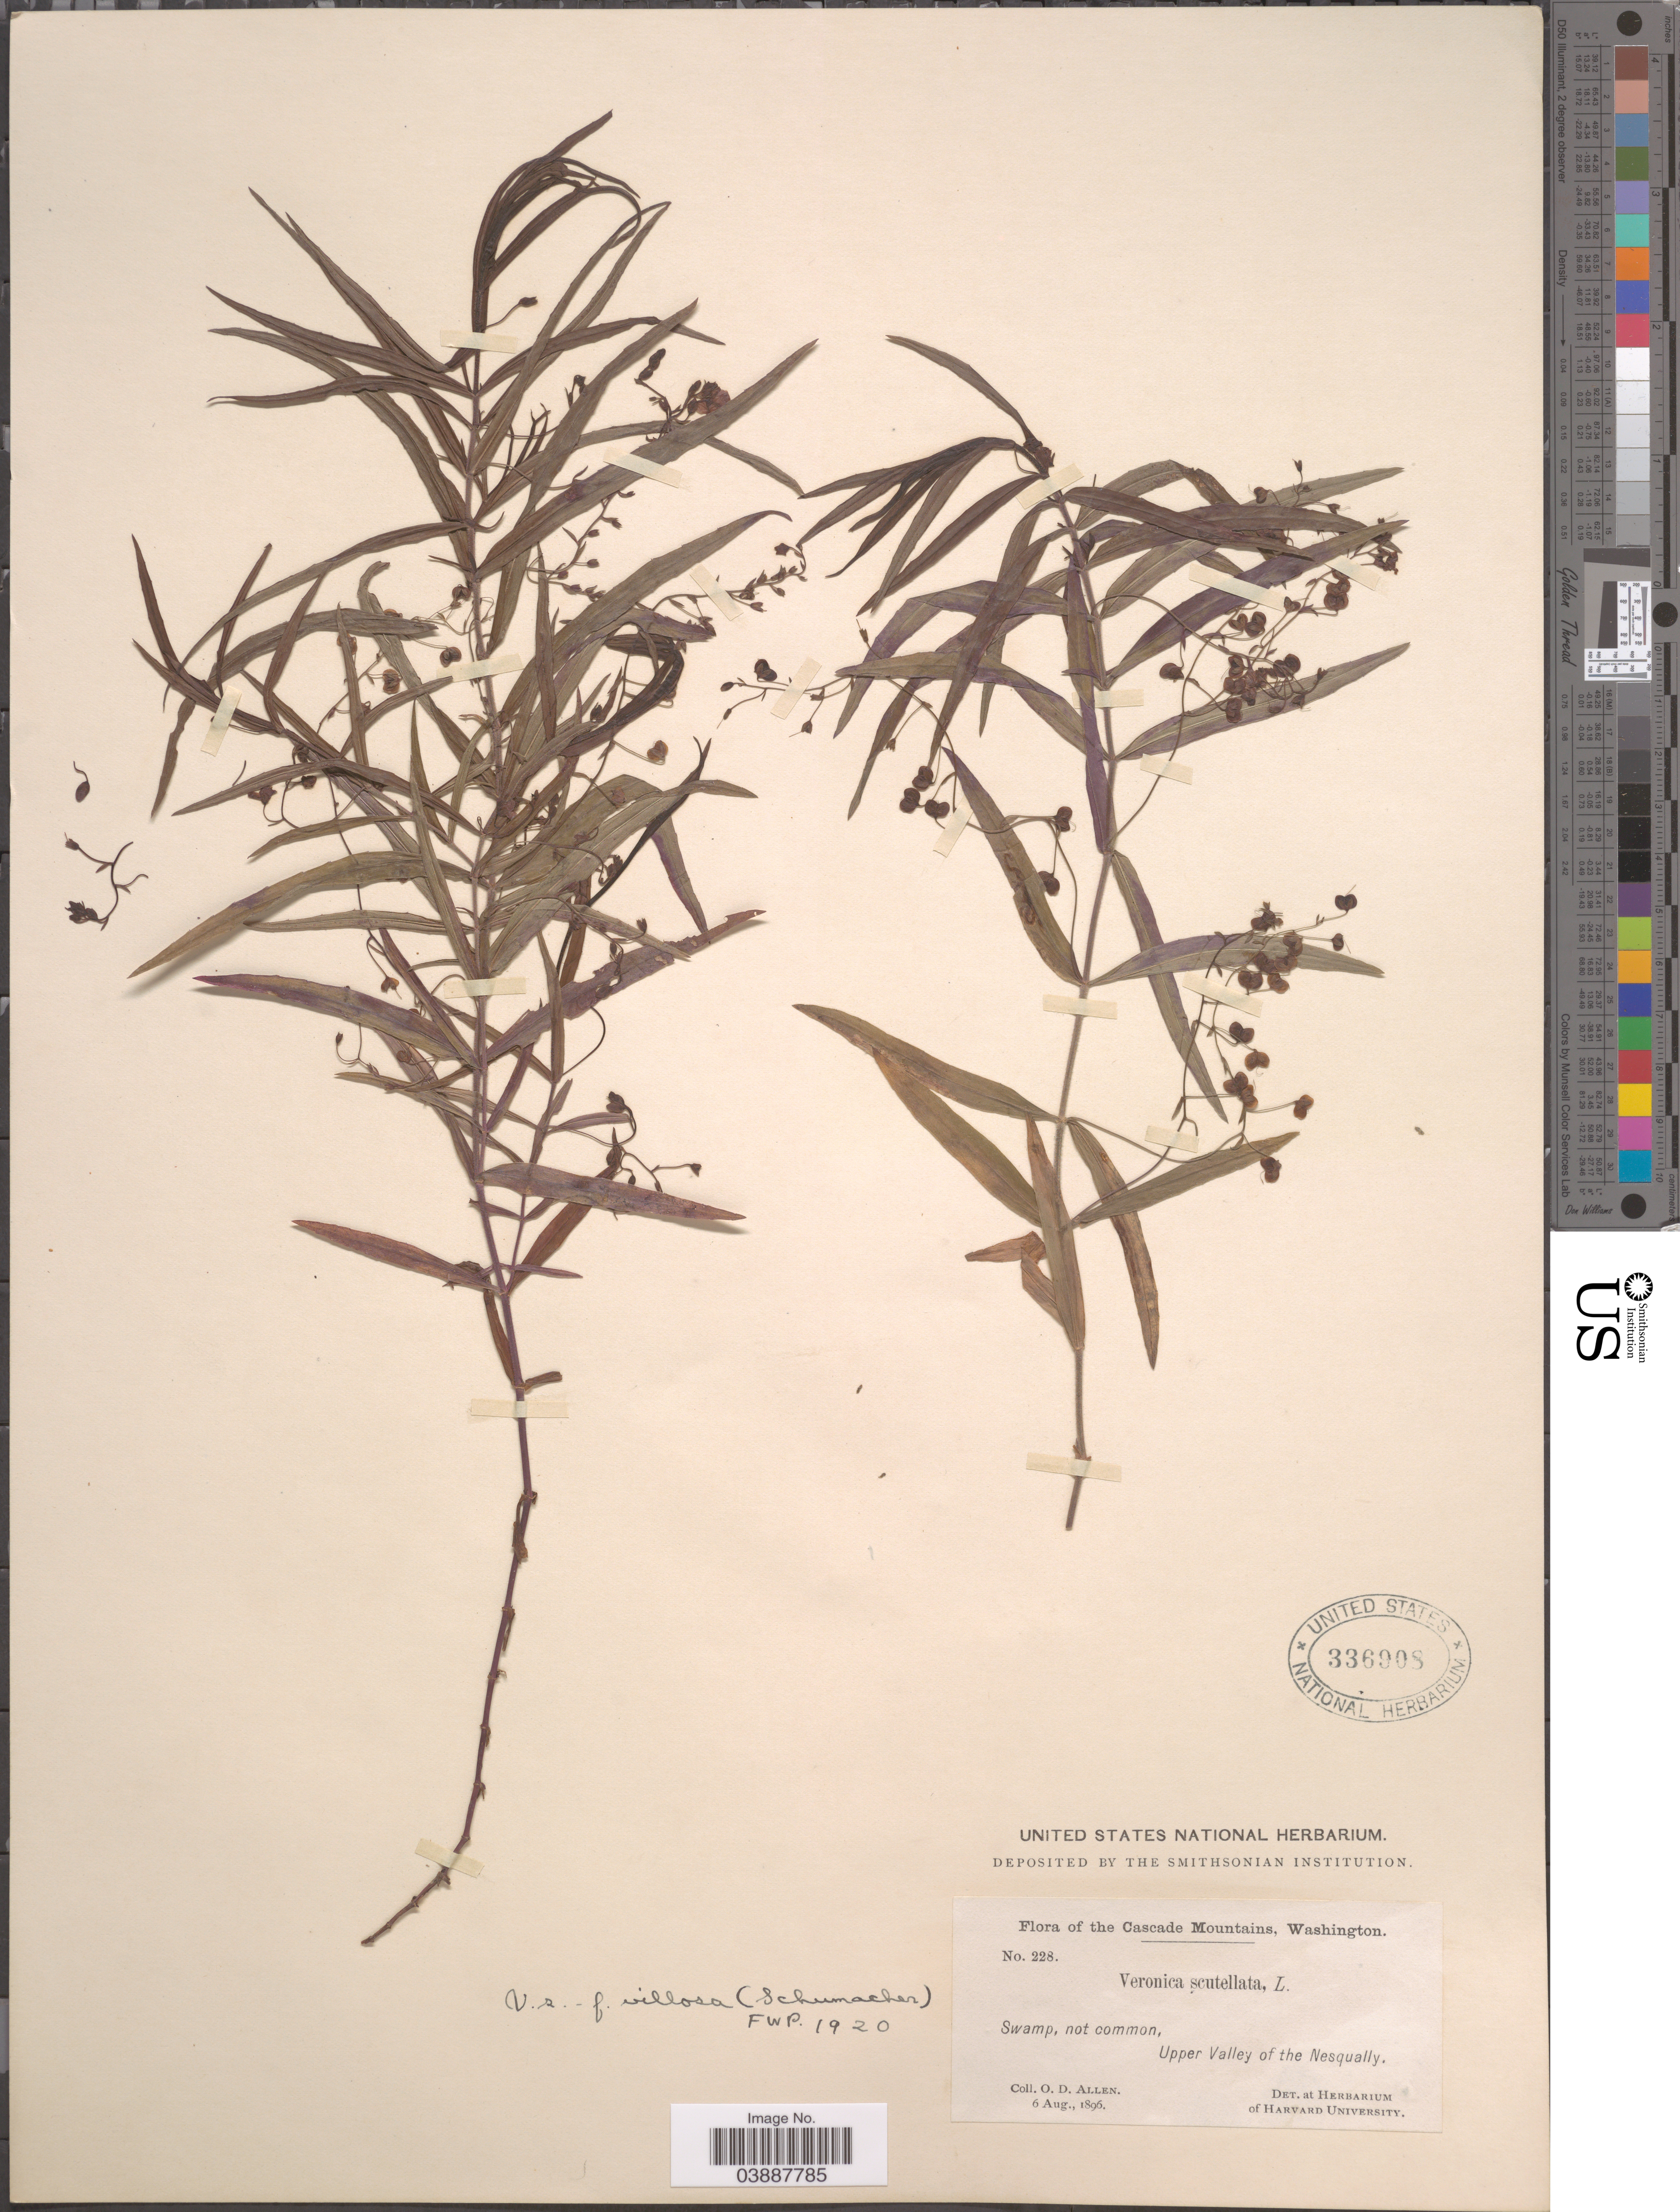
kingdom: Plantae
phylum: Tracheophyta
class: Magnoliopsida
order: Lamiales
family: Plantaginaceae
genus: Veronica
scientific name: Veronica scutellata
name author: L.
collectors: O. D. Allen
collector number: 228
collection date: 1896-08-06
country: United States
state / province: Washington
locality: The Cascade Mountains. Upper Valley of the Nesqually.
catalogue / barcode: US 336908